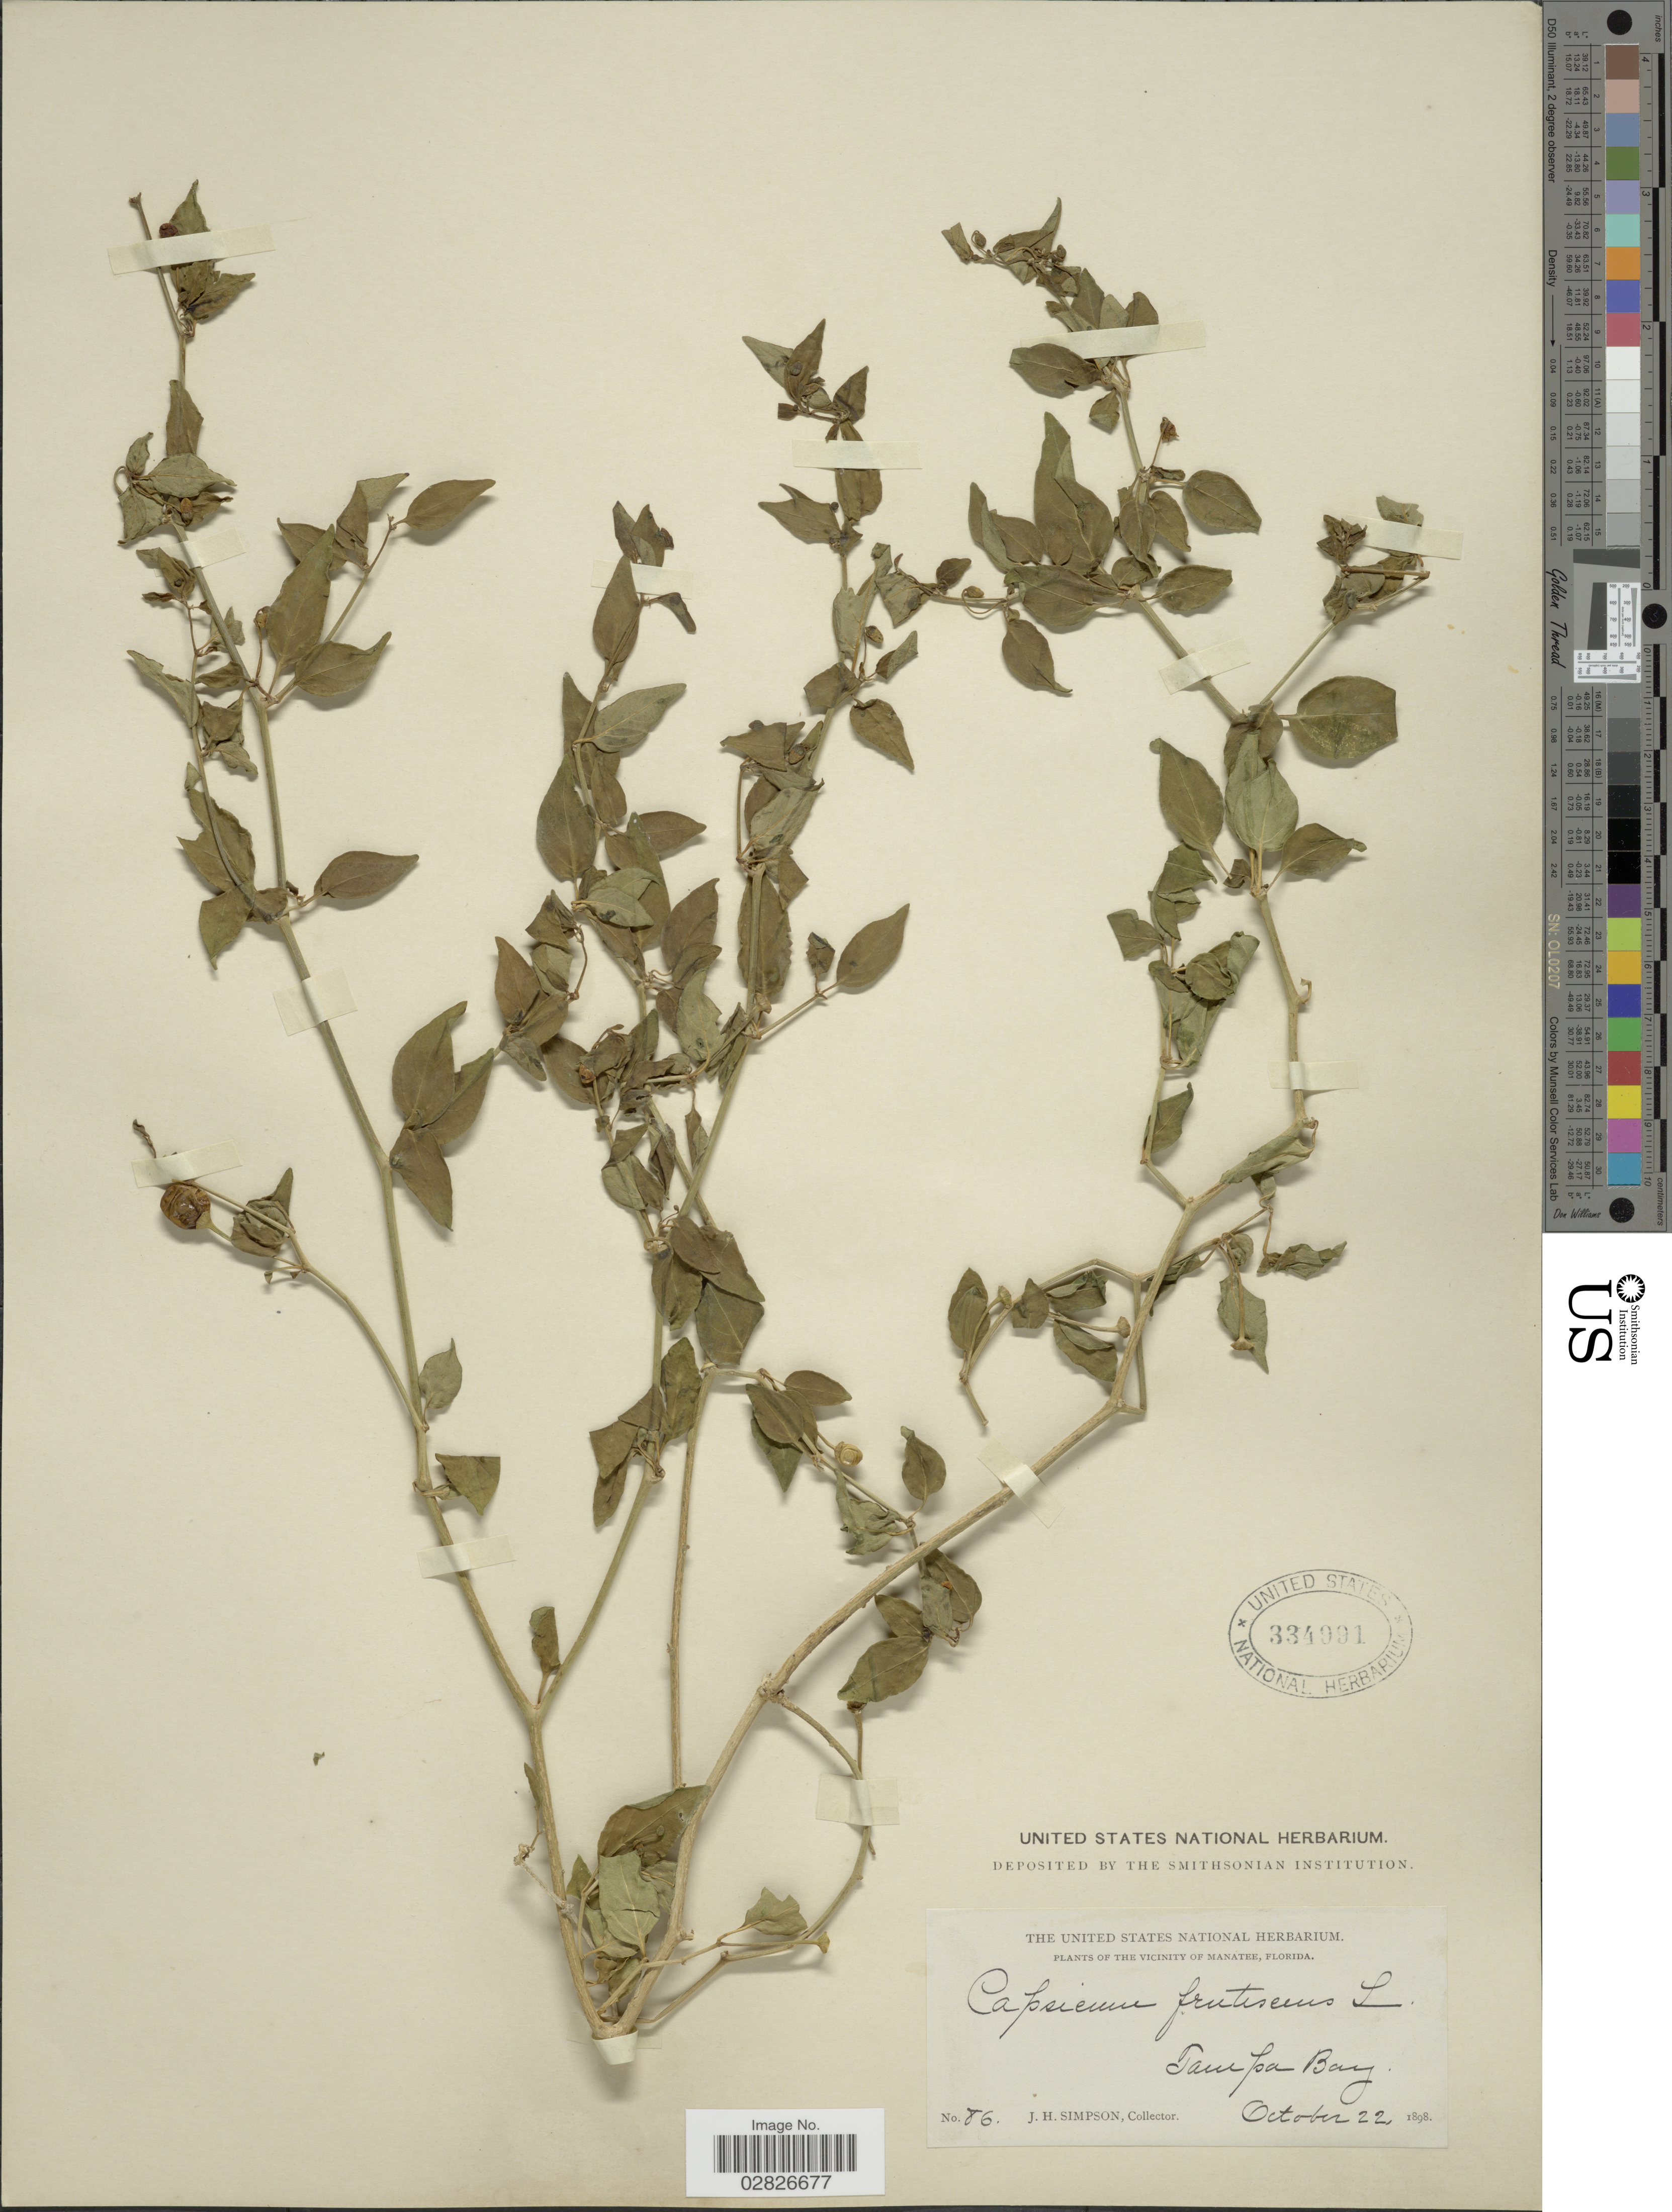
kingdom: Plantae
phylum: Tracheophyta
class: Magnoliopsida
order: Solanales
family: Solanaceae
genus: Capsicum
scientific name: Capsicum frutescens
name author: L.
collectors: J. H. Simpson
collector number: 86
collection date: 1898-10-22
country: United States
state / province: Florida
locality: Vicinity of Manatee, Tampa Bay.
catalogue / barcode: US 334991